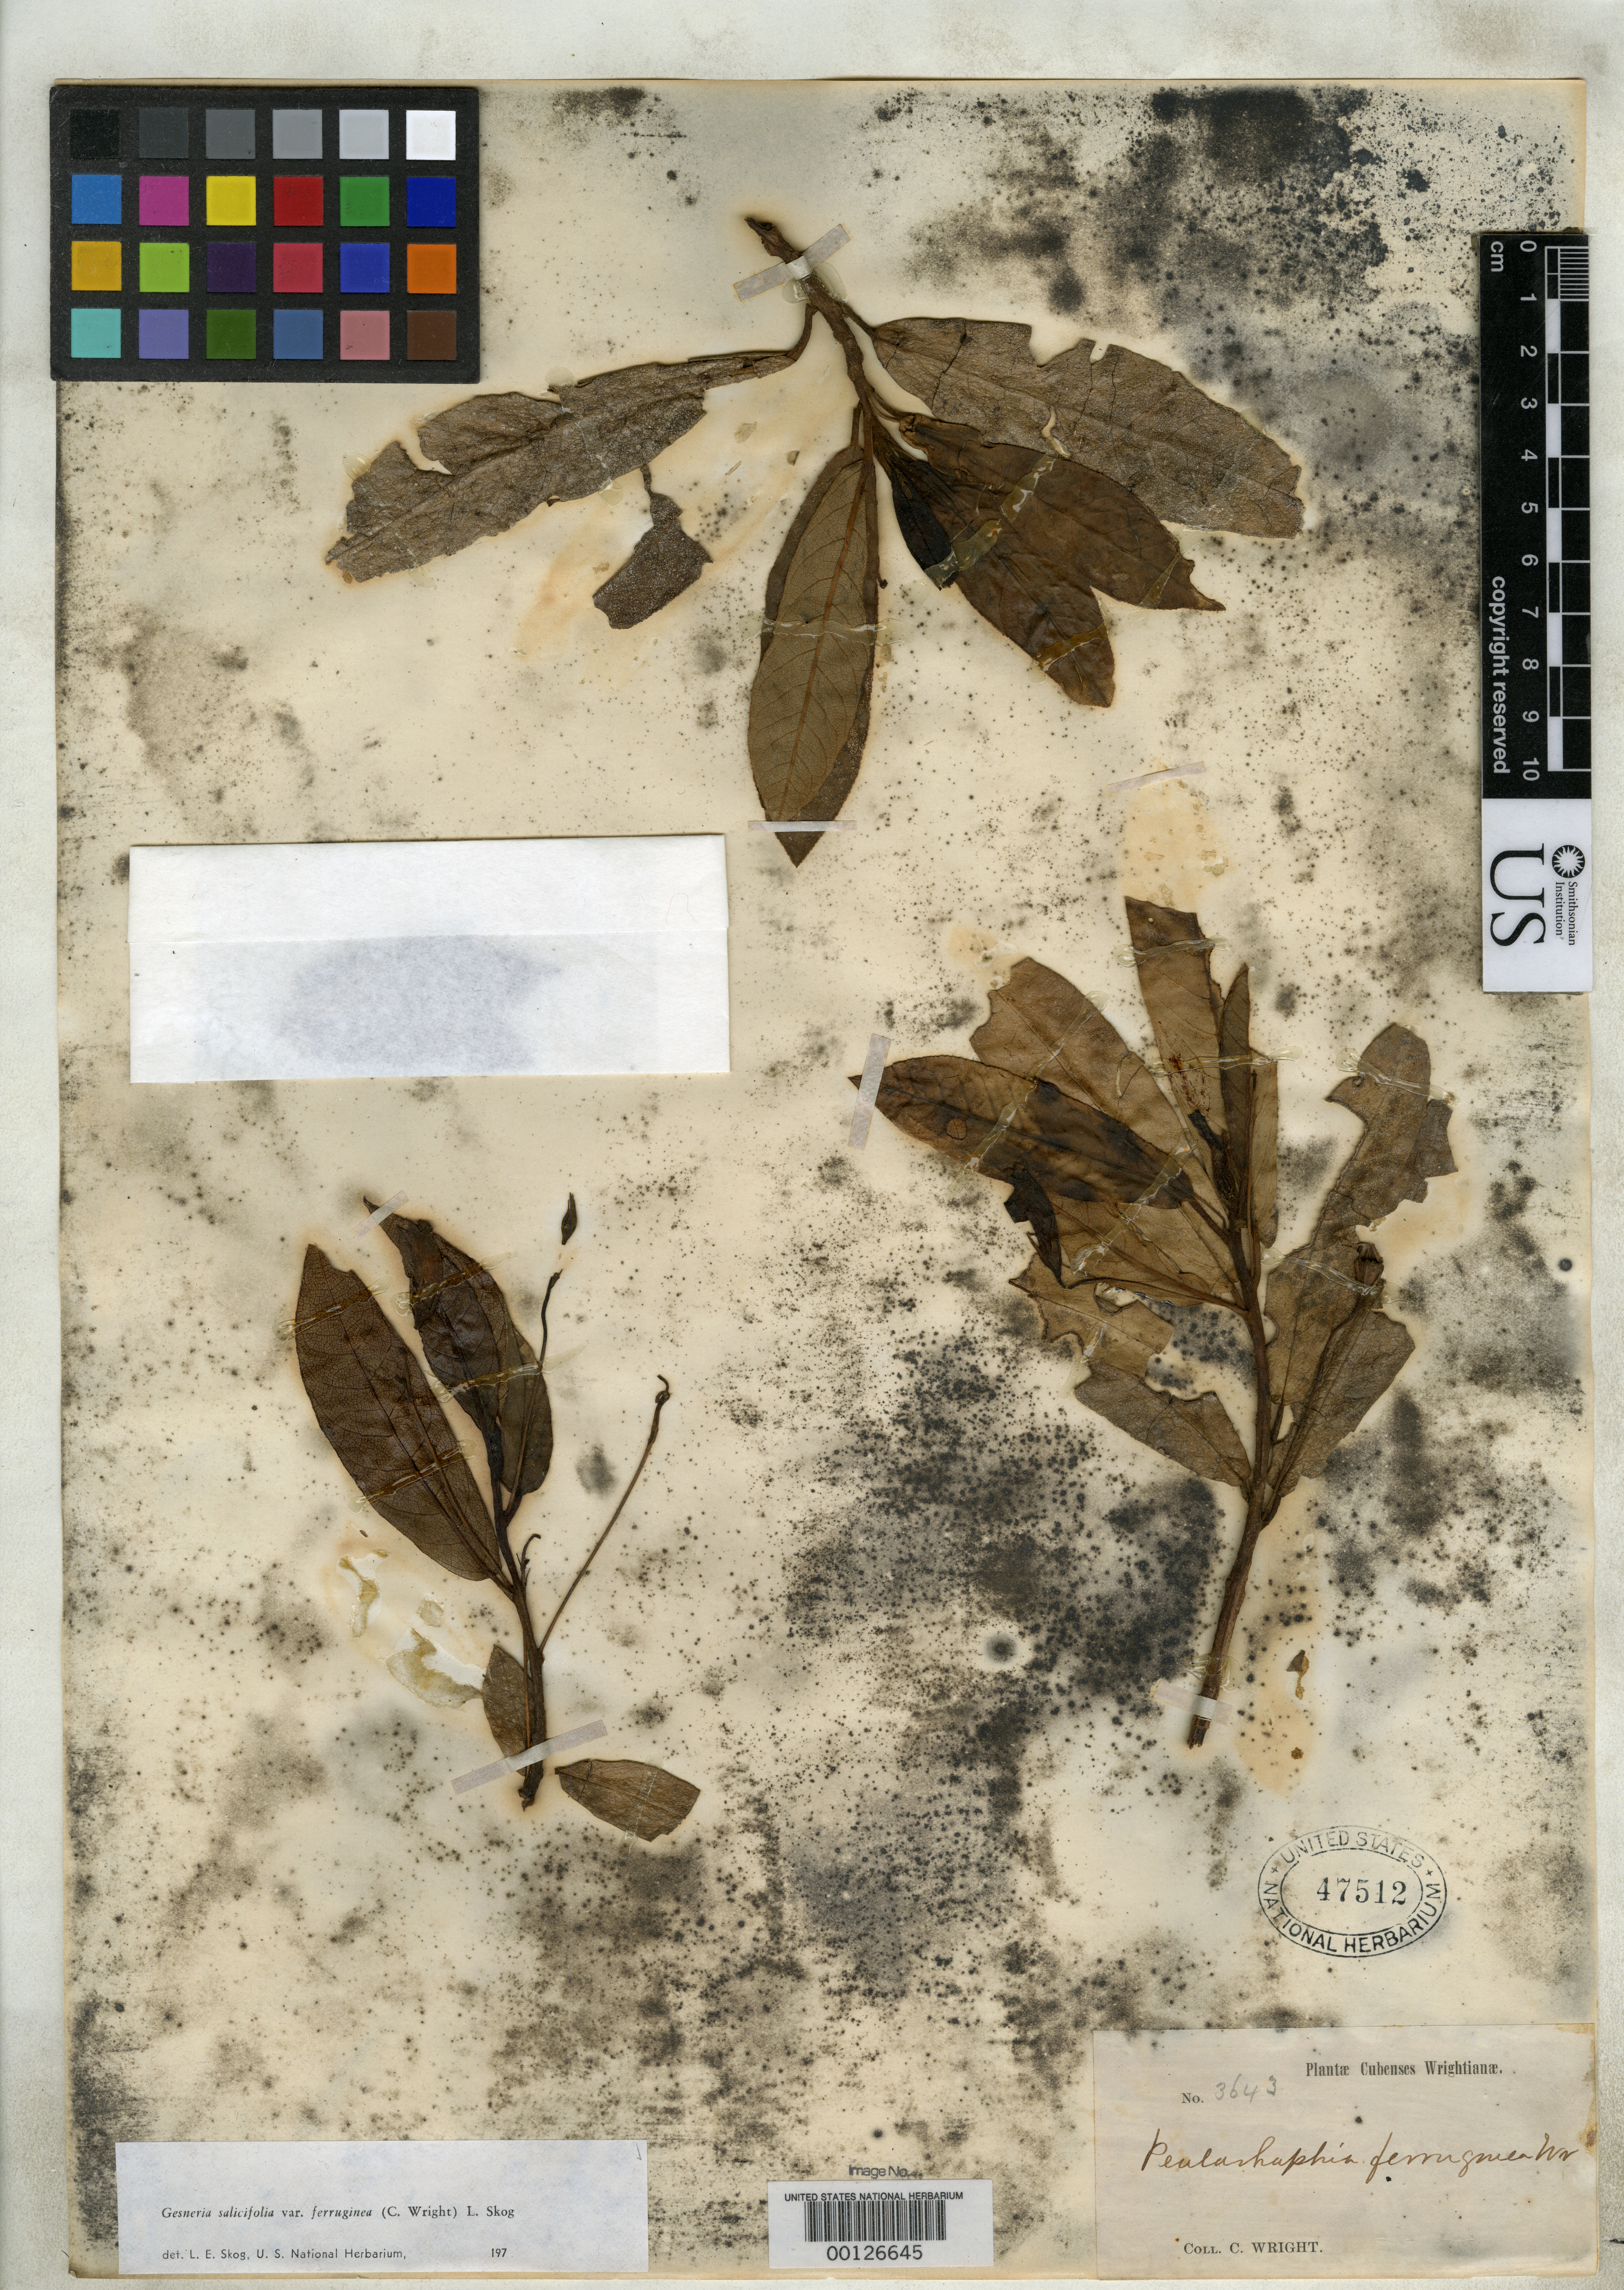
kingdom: Plantae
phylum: Tracheophyta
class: Magnoliopsida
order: Lamiales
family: Gesneriaceae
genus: Pentaraphia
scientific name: Pentaraphia ferruginea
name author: C. Wright in Sauvalle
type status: Isotype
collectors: C. Wright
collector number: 3643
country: Cuba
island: Greater Antilles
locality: Bahia Honda.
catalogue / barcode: US 47512